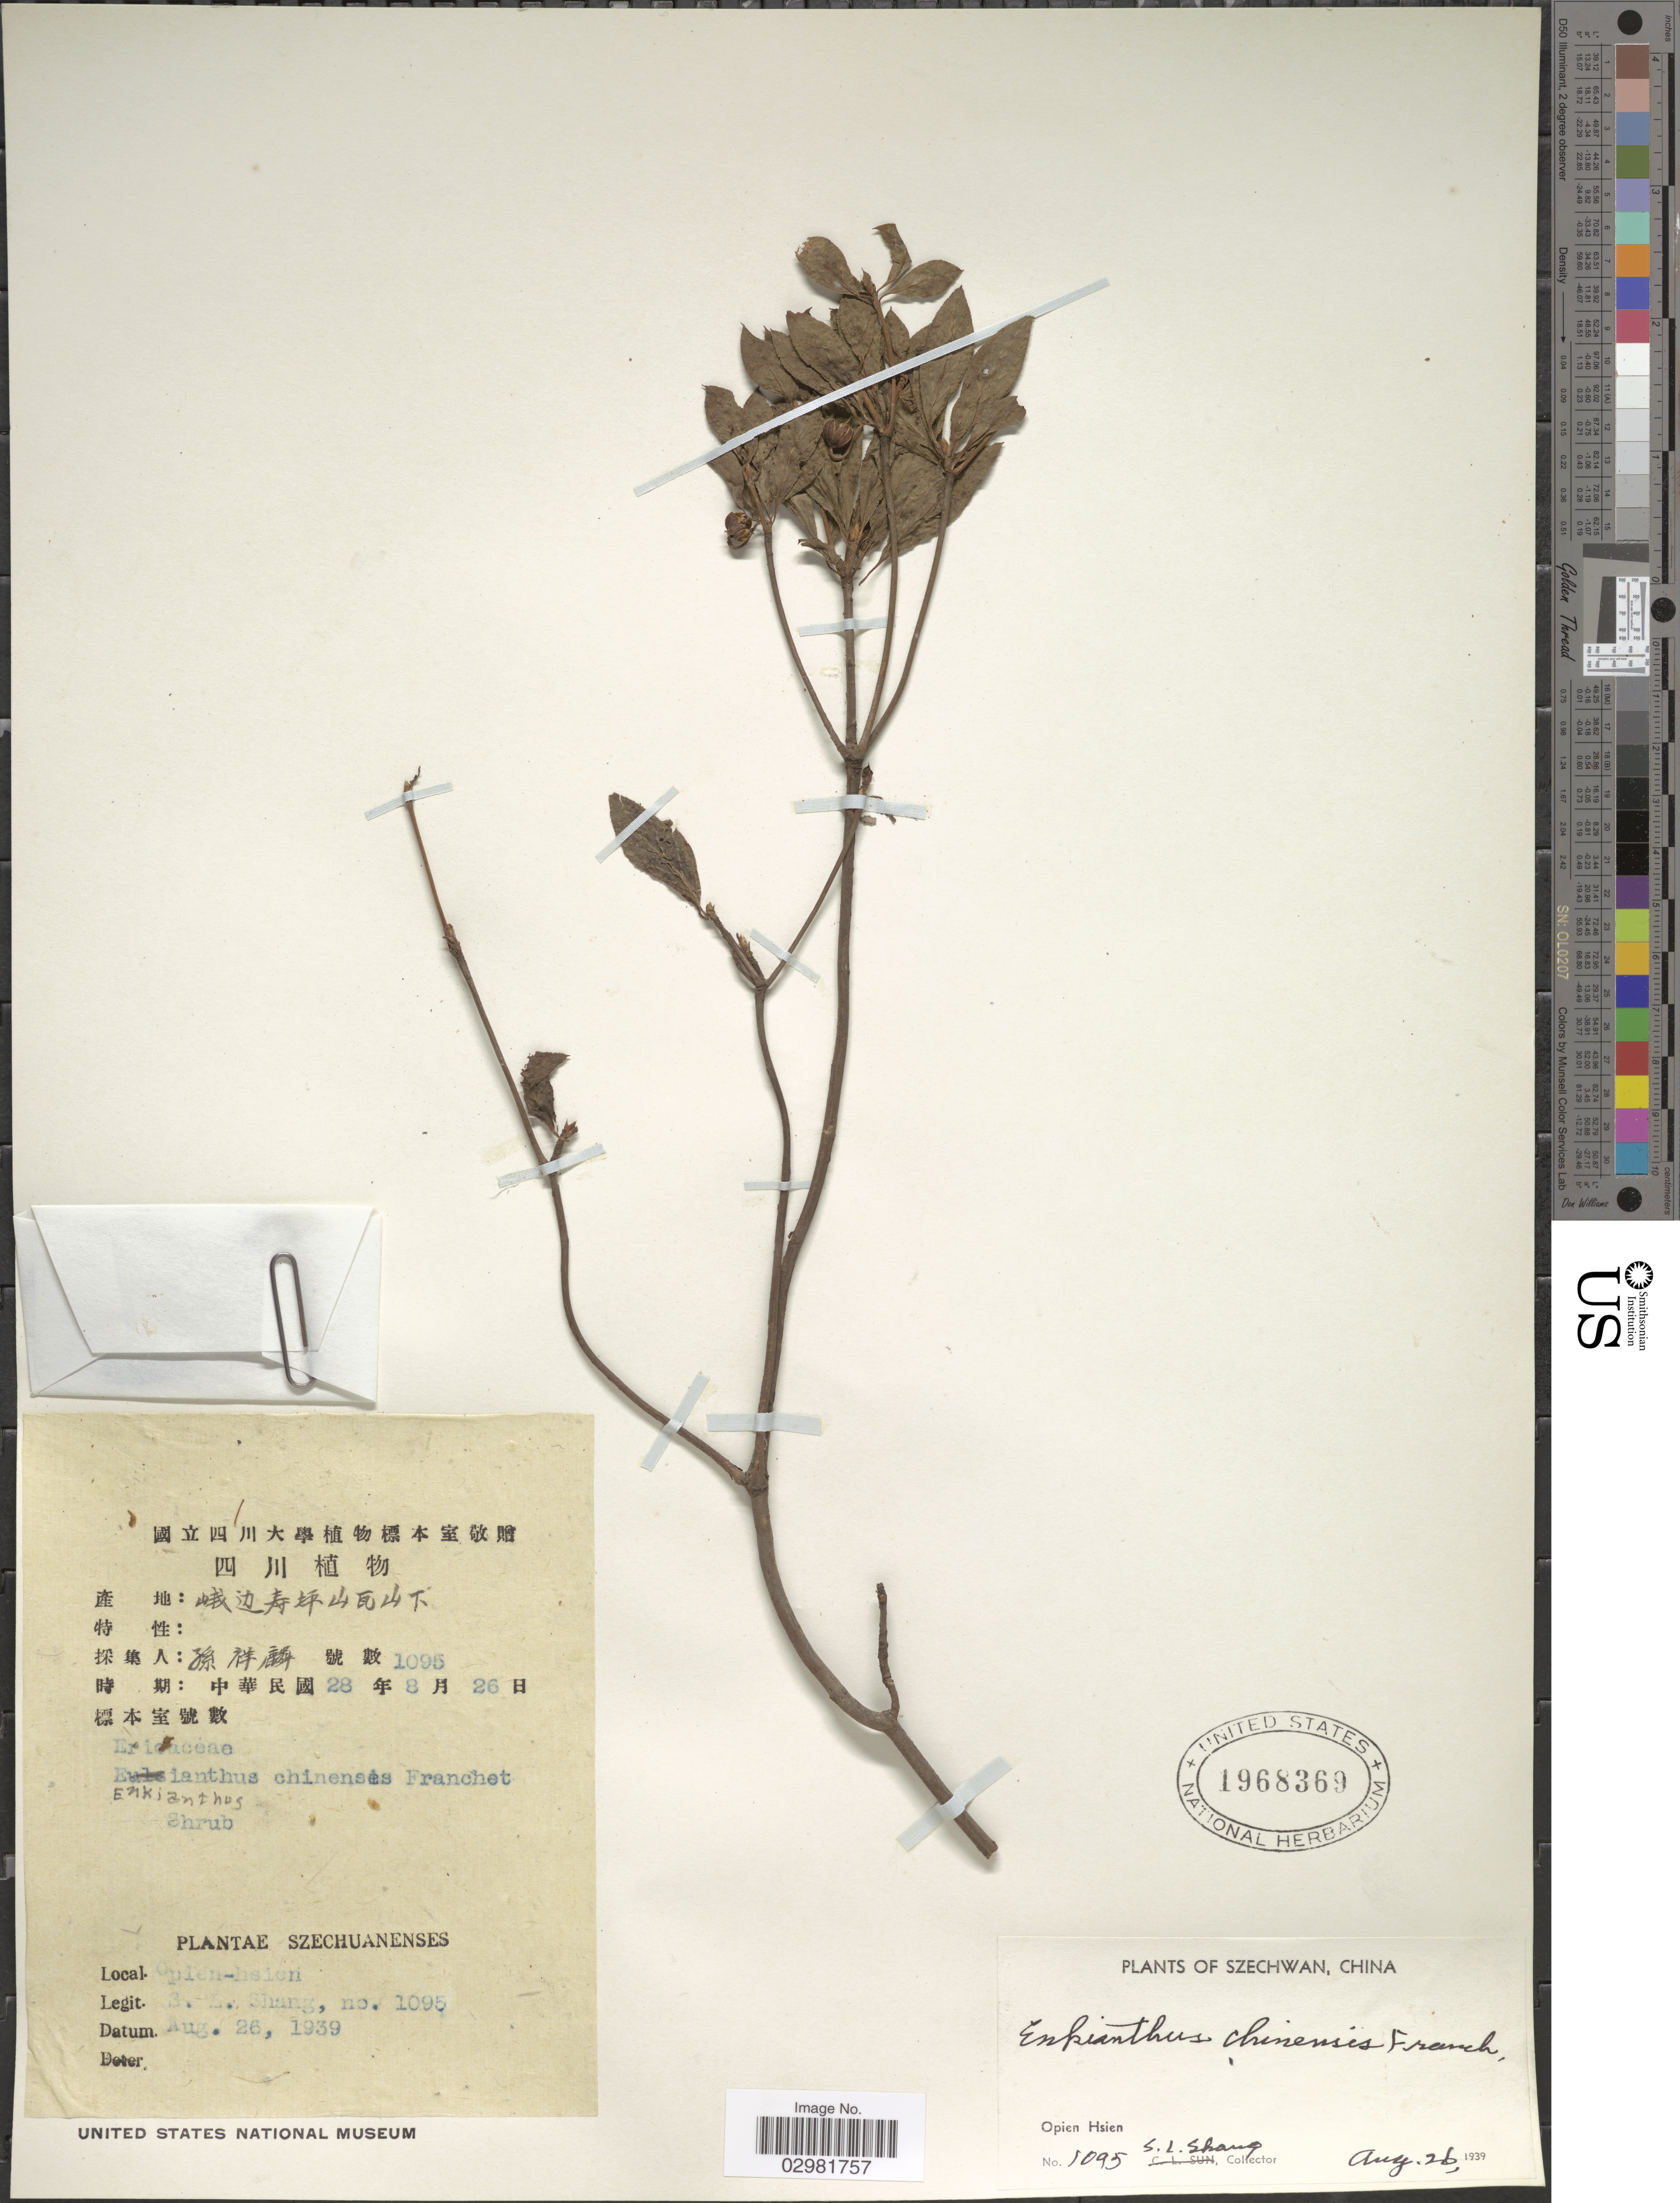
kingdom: Plantae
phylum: Tracheophyta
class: Magnoliopsida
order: Ericales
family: Ericaceae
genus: Enkianthus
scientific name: Enkianthus chinensis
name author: Franch.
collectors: S. Shang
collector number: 1095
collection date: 1939-08-26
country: China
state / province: Sichuan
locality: Szechwan. Opien Hsien.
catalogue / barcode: US 1968369